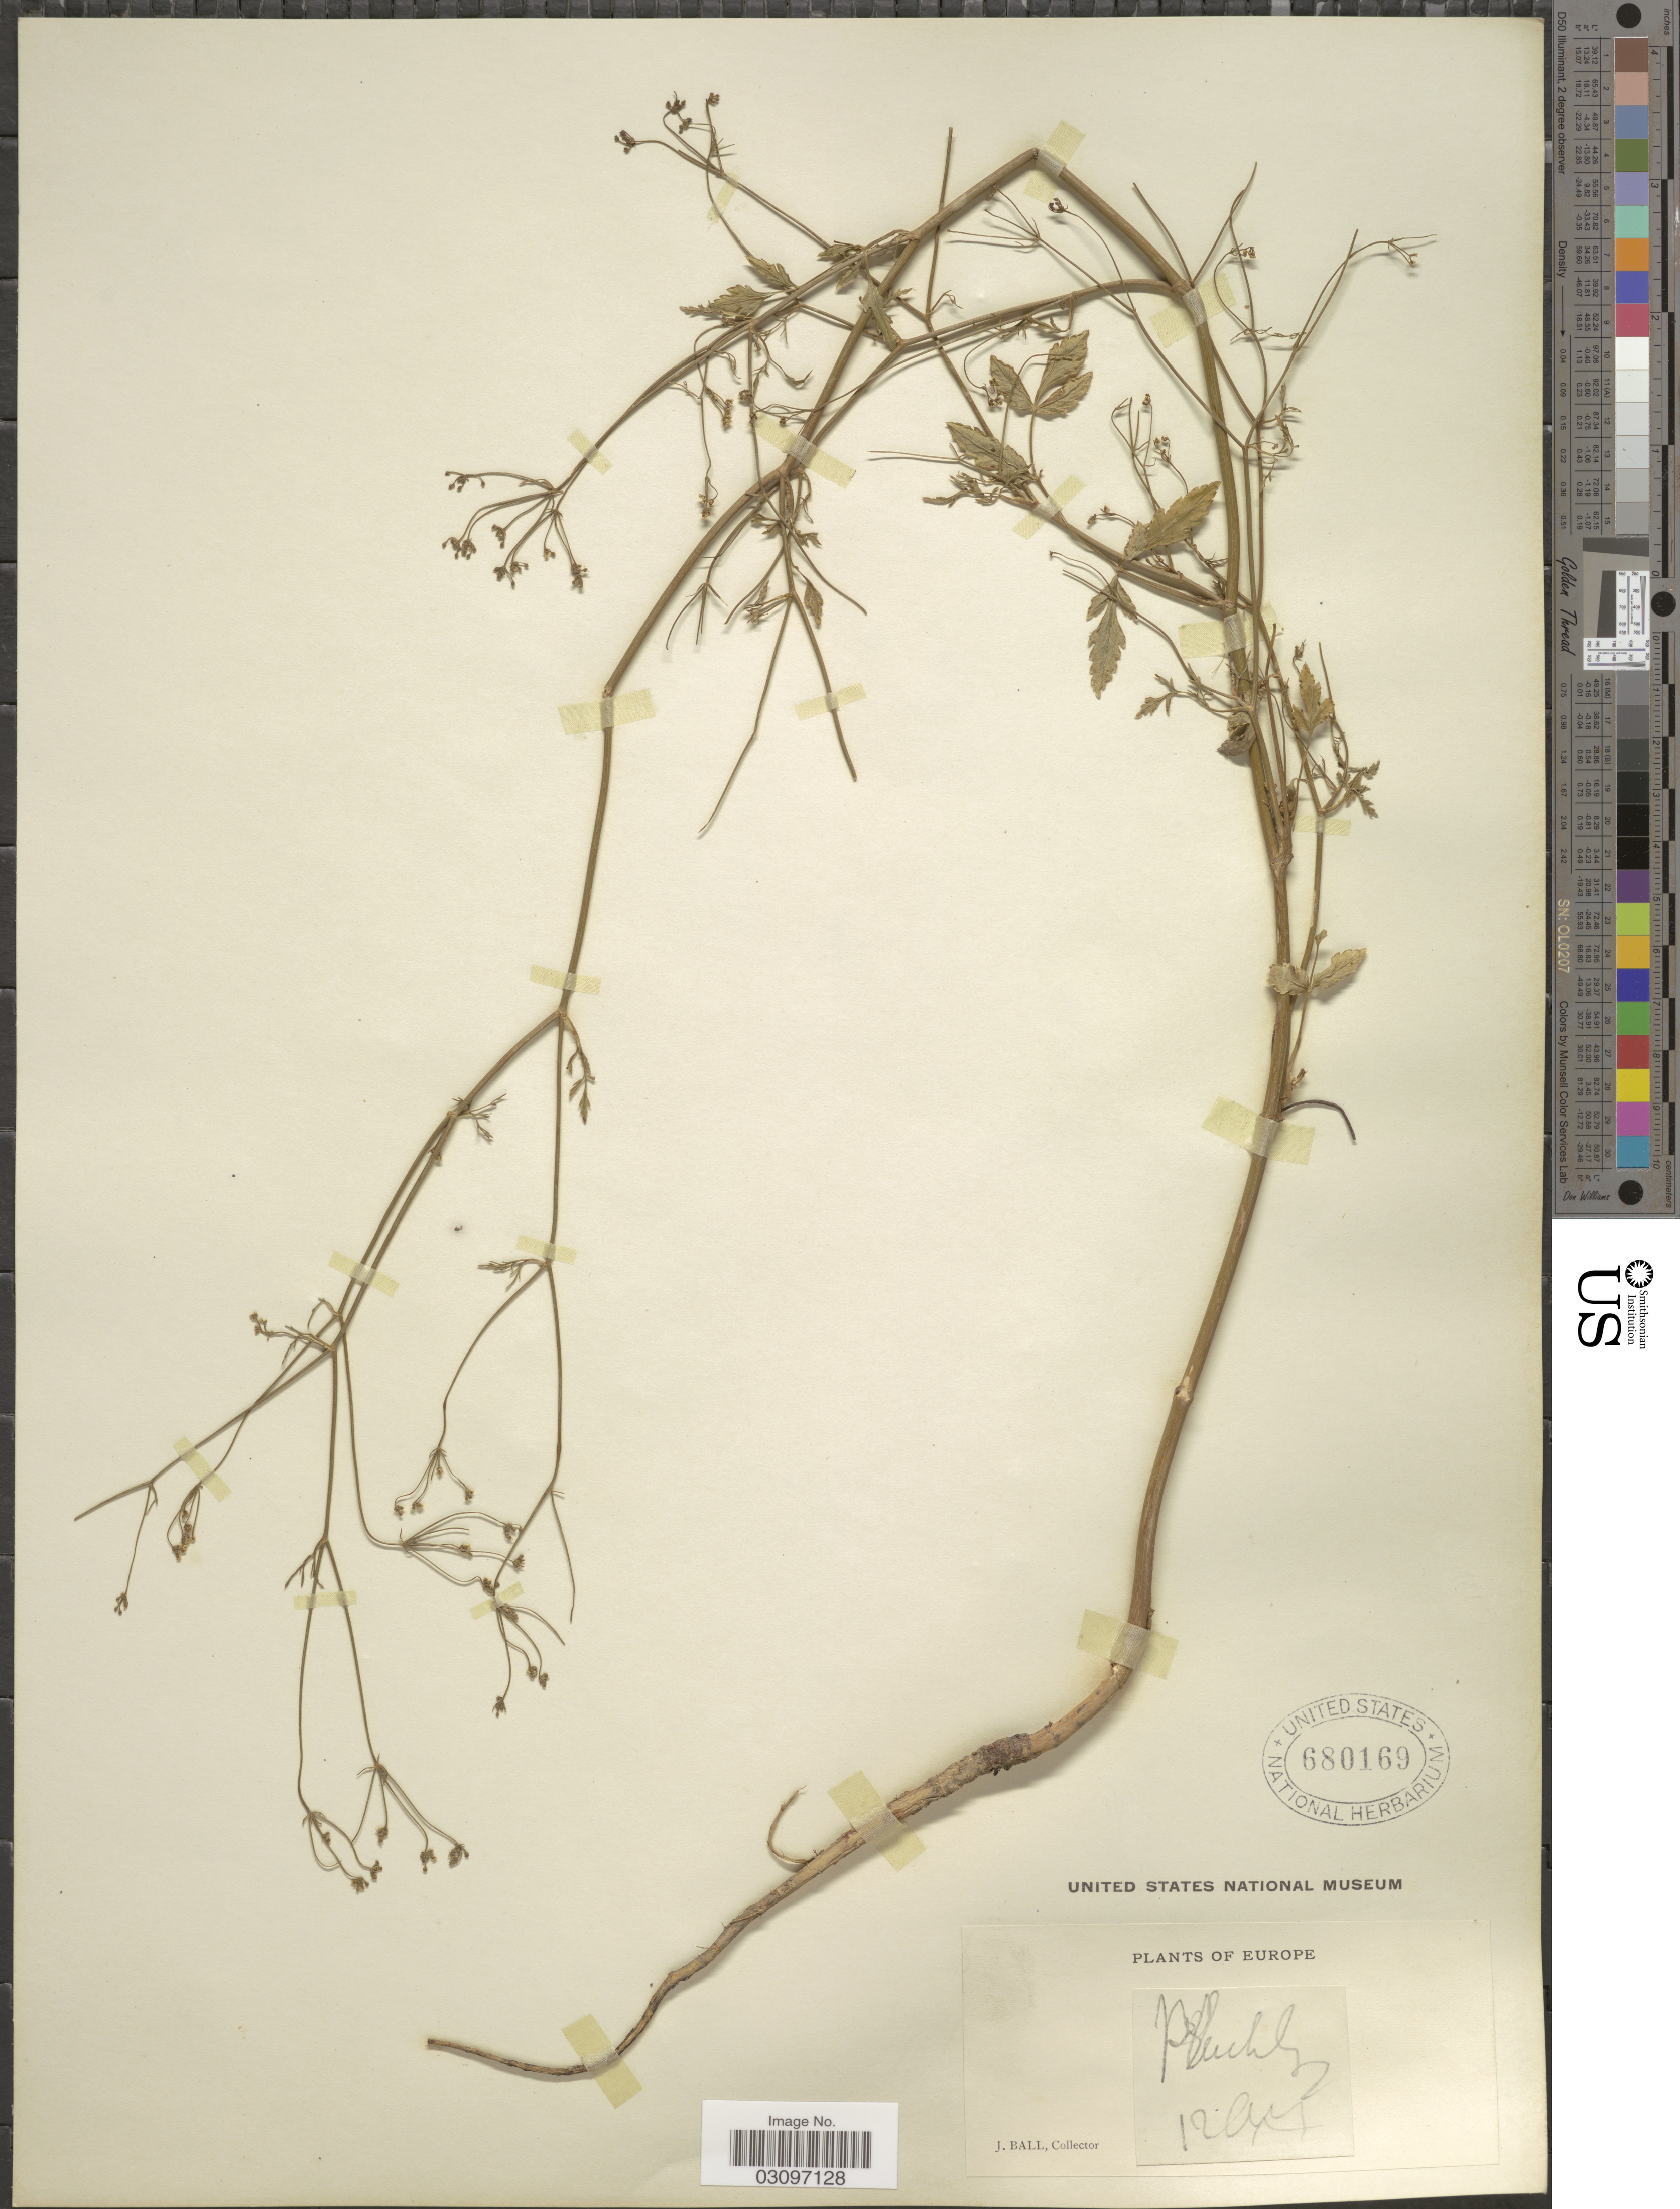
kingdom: Plantae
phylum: Tracheophyta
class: Magnoliopsida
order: Apiales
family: Apiaceae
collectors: J. Ball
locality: Europe. [illegible text]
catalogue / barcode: US 680169